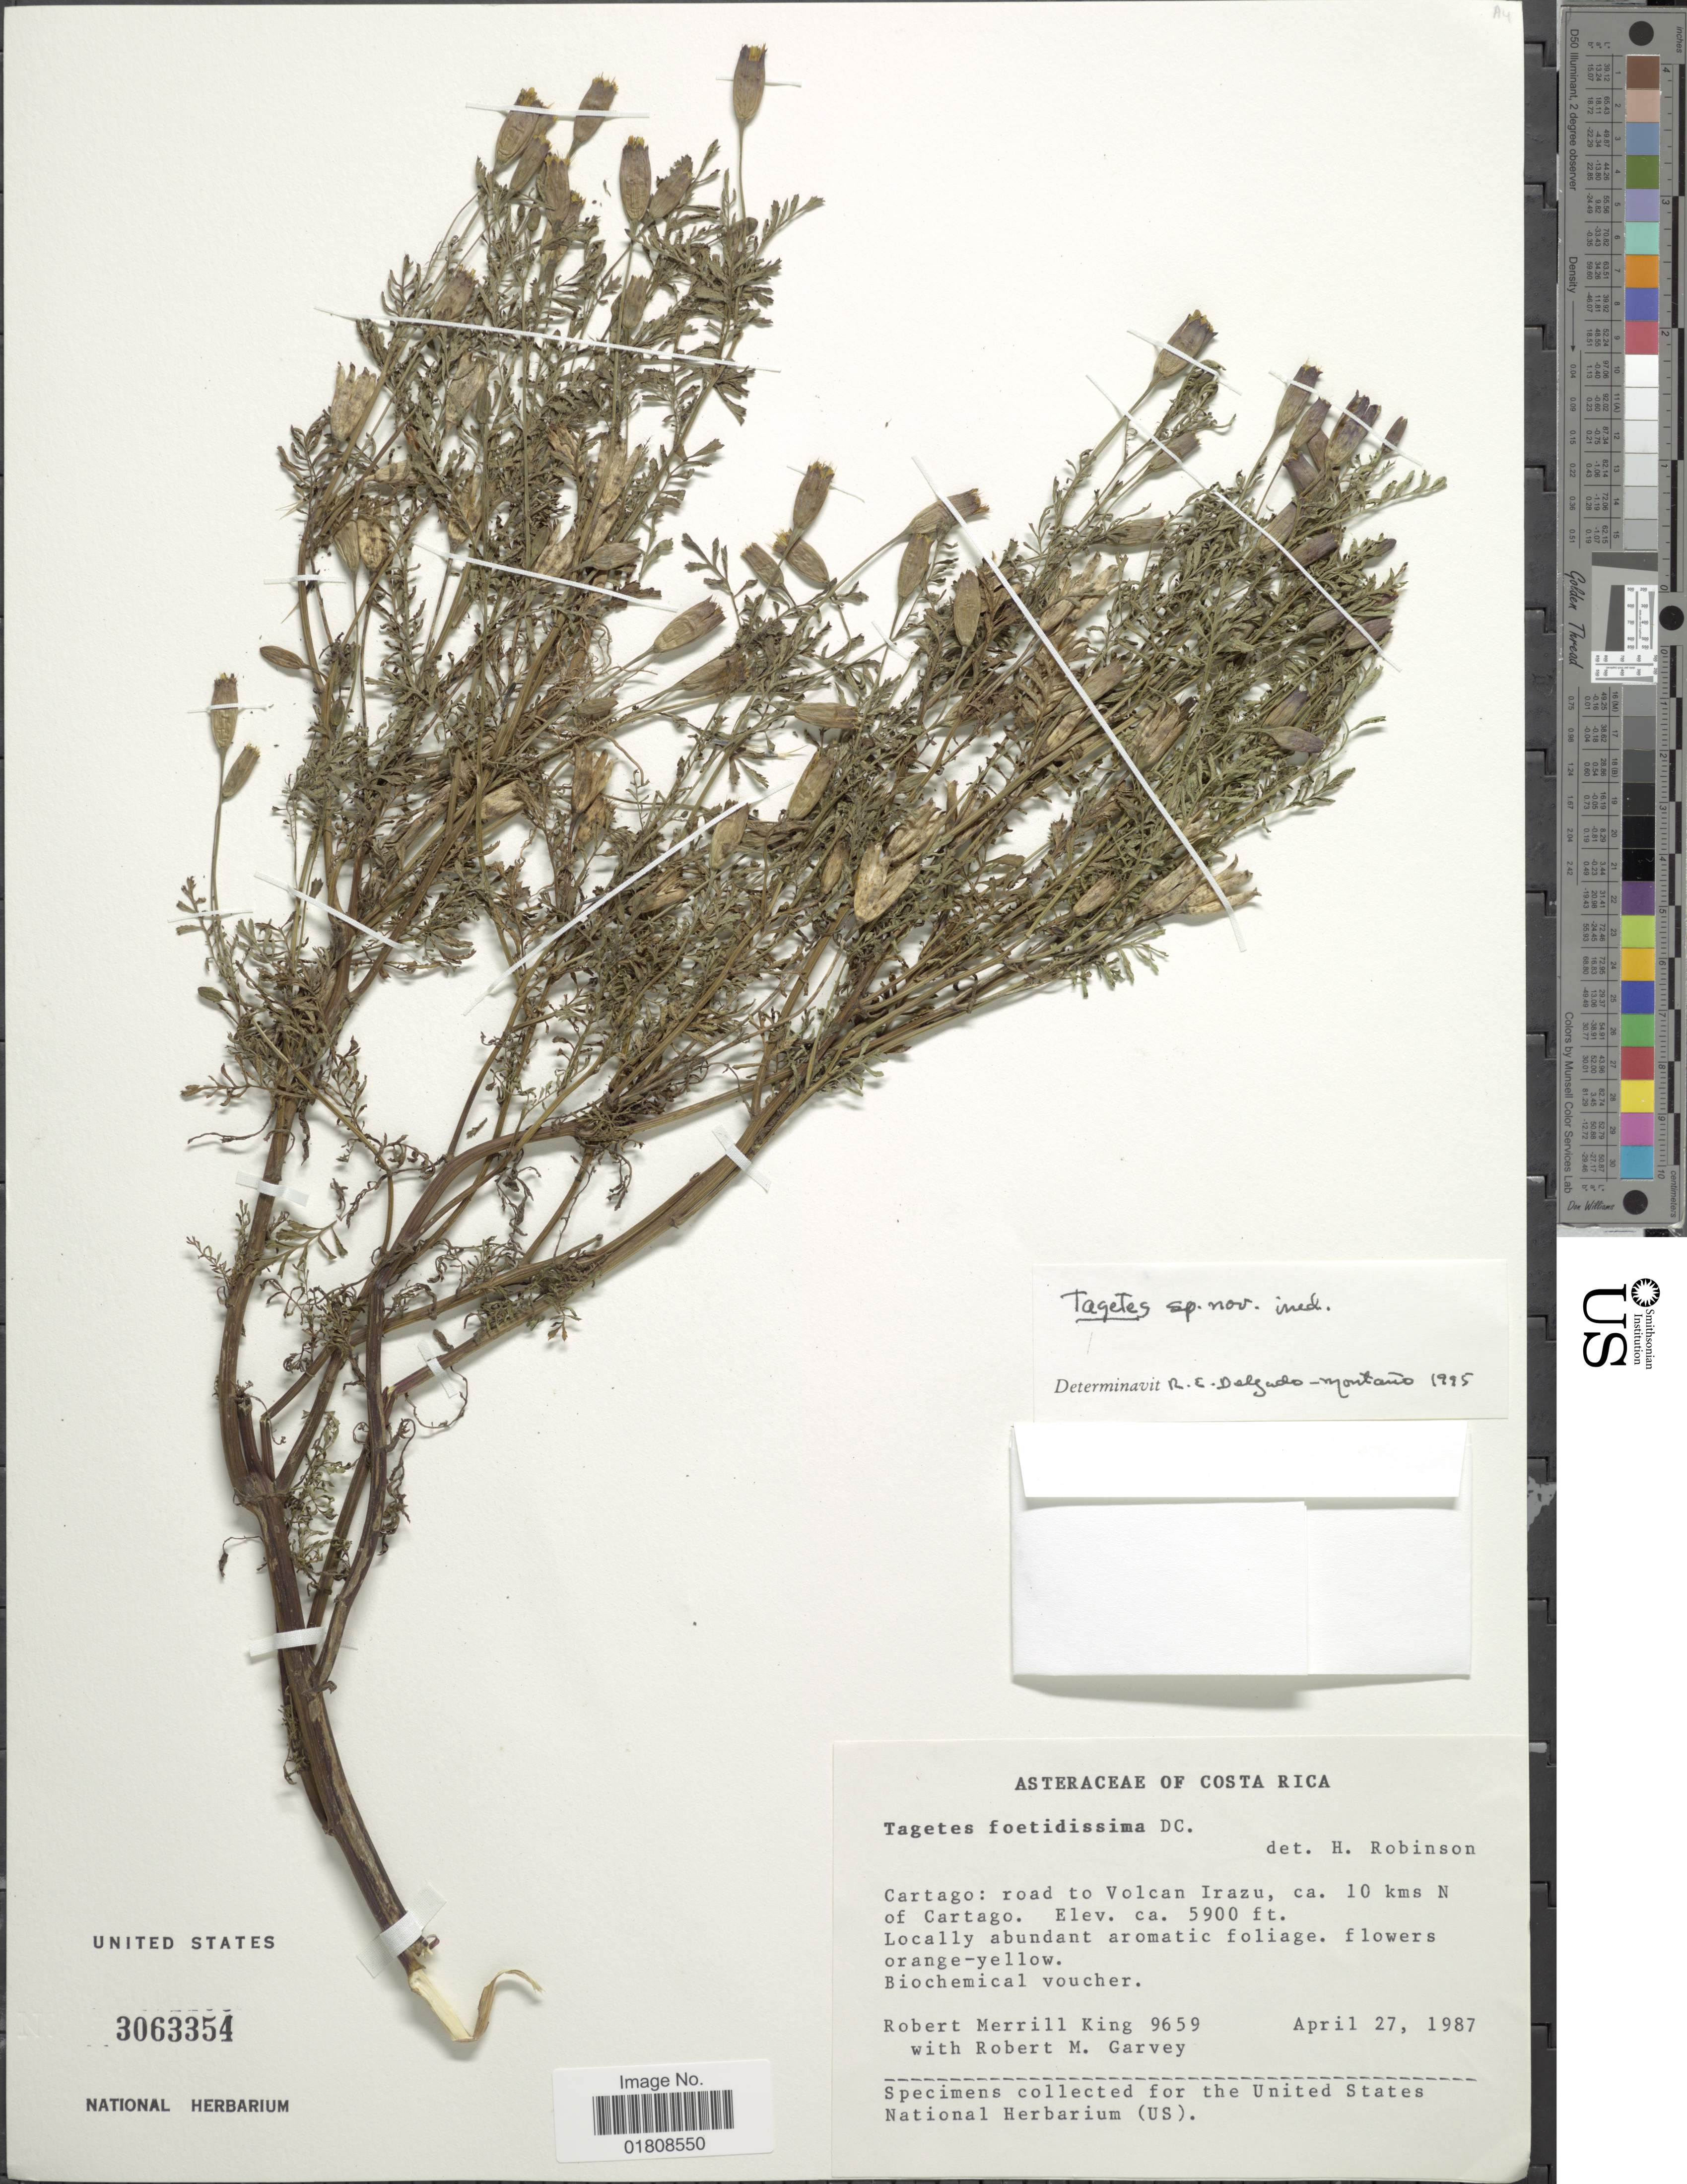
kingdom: Plantae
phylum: Tracheophyta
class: Magnoliopsida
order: Asterales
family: Asteraceae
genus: Tagetes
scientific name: Tagetes sp.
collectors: R. M. King & R. Garvey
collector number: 9659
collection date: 1987-04-27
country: Costa Rica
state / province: Cartago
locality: Road to Volcan Irazu, ca 10 kms N of Cartago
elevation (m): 1798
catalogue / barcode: US 3063354